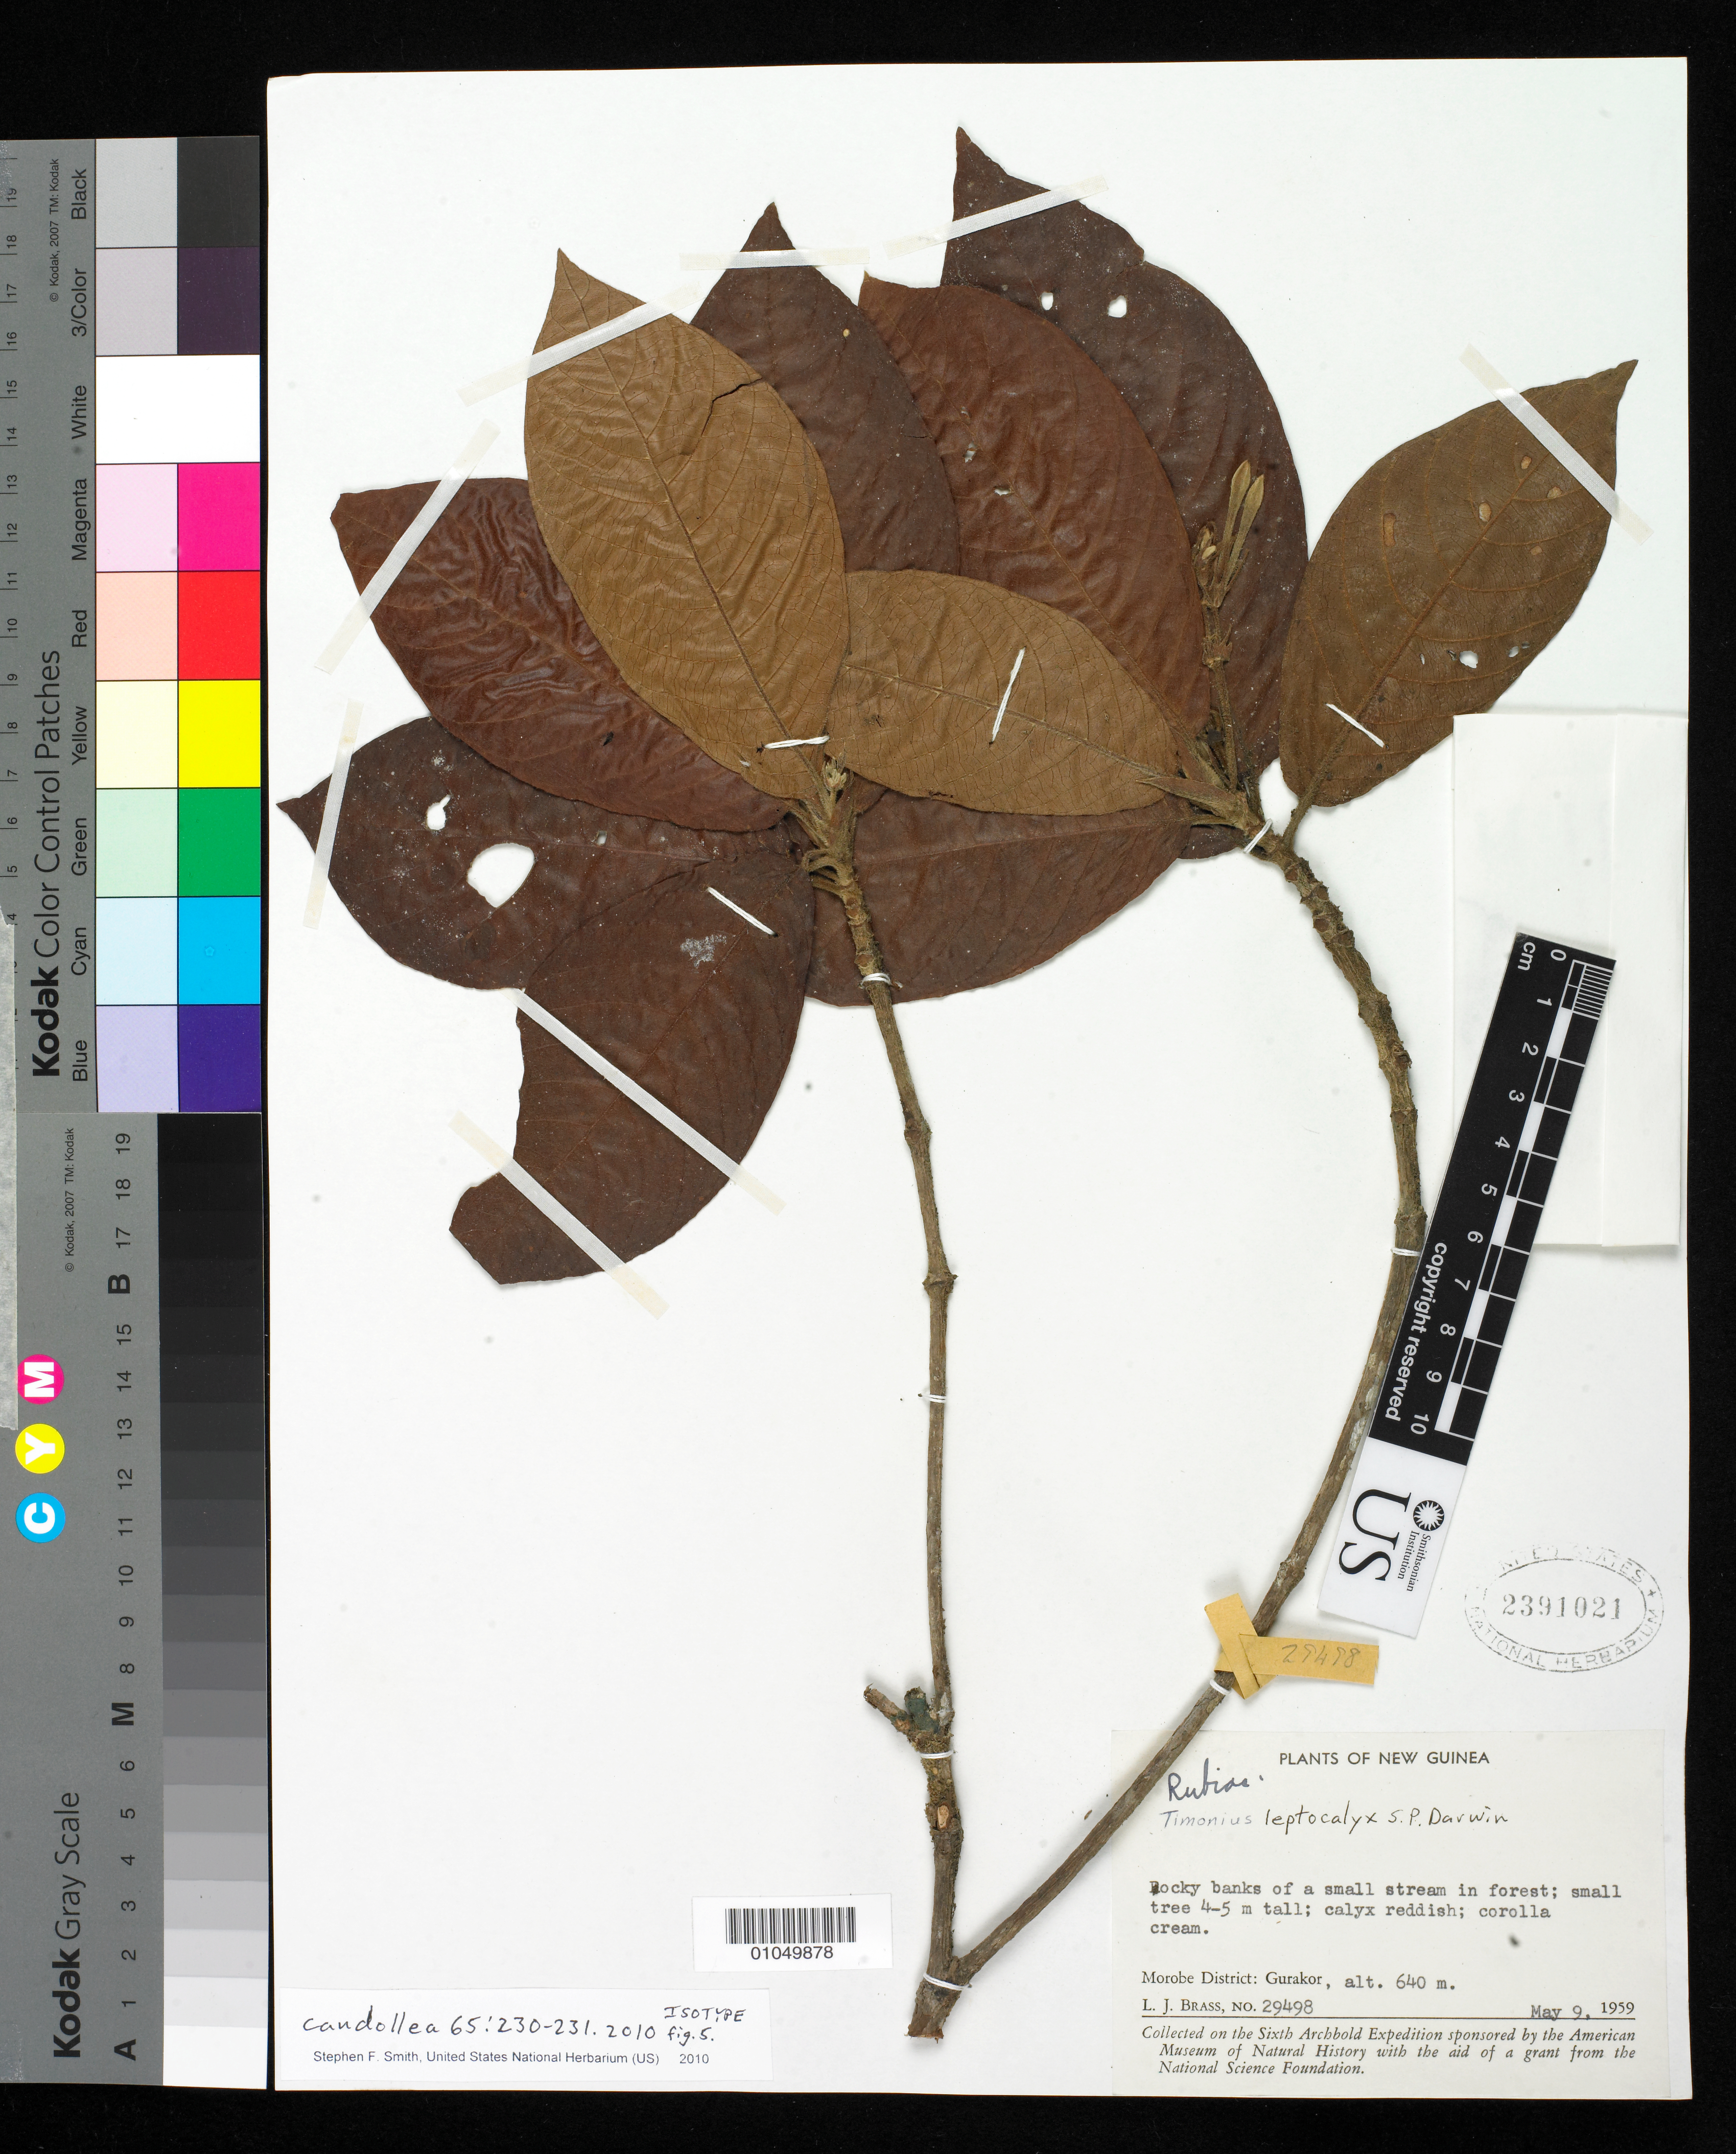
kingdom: Plantae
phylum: Tracheophyta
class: Magnoliopsida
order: Gentianales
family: Rubiaceae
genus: Timonius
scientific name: Timonius leptocalyx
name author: S.P. Darwin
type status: Isotype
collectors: L. J. Brass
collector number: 29498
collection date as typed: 09 May 1959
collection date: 1959-05-09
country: Papua New Guinea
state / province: Morobe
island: New Guinea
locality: Morobe District: Gurakor.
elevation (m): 640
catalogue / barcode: US 2391021